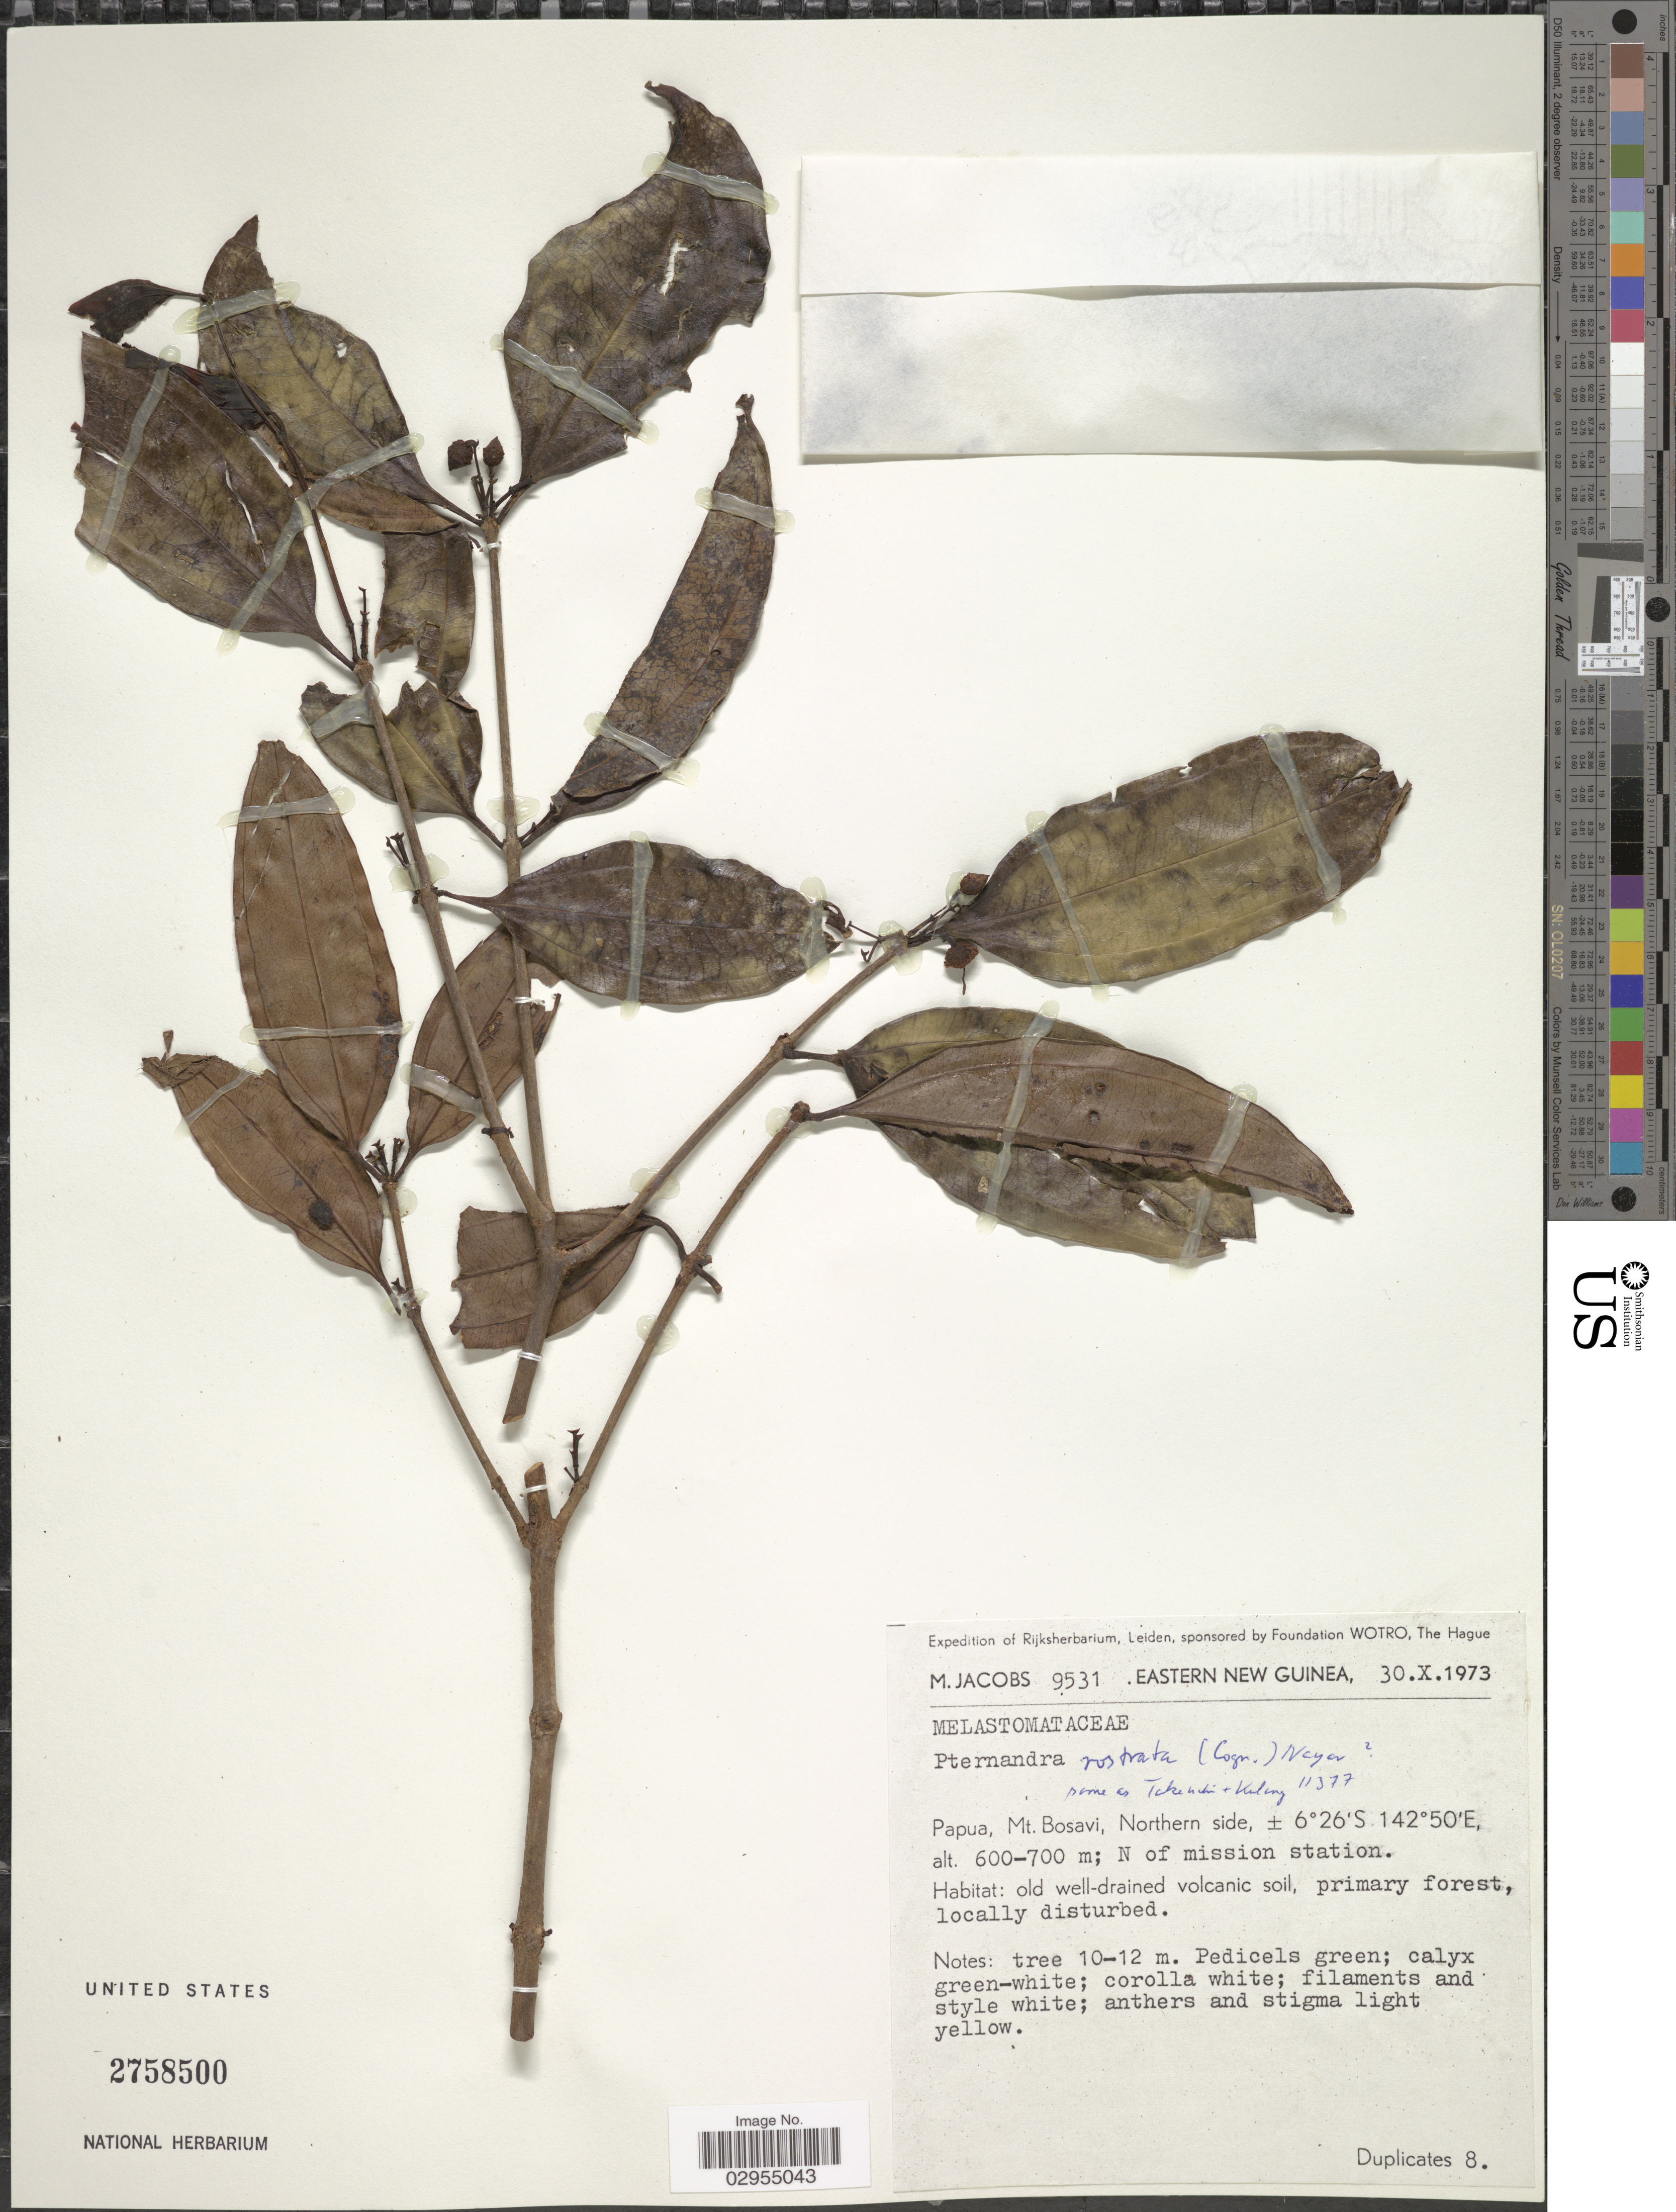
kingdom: Plantae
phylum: Tracheophyta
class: Magnoliopsida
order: Myrtales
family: Melastomataceae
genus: Pternandra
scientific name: Pternandra galeata var. galeata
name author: Ridl.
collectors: M. Jacobs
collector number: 9531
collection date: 1973-10-30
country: Papua New Guinea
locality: Eastern New Guinea. Papua, Mt. Bosavi, Northern side; N of mission station.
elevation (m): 600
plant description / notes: Cited by J.F. Maxwell, Gard. Bull. Sing. 34(1): 86. 1981.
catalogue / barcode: US 2758500